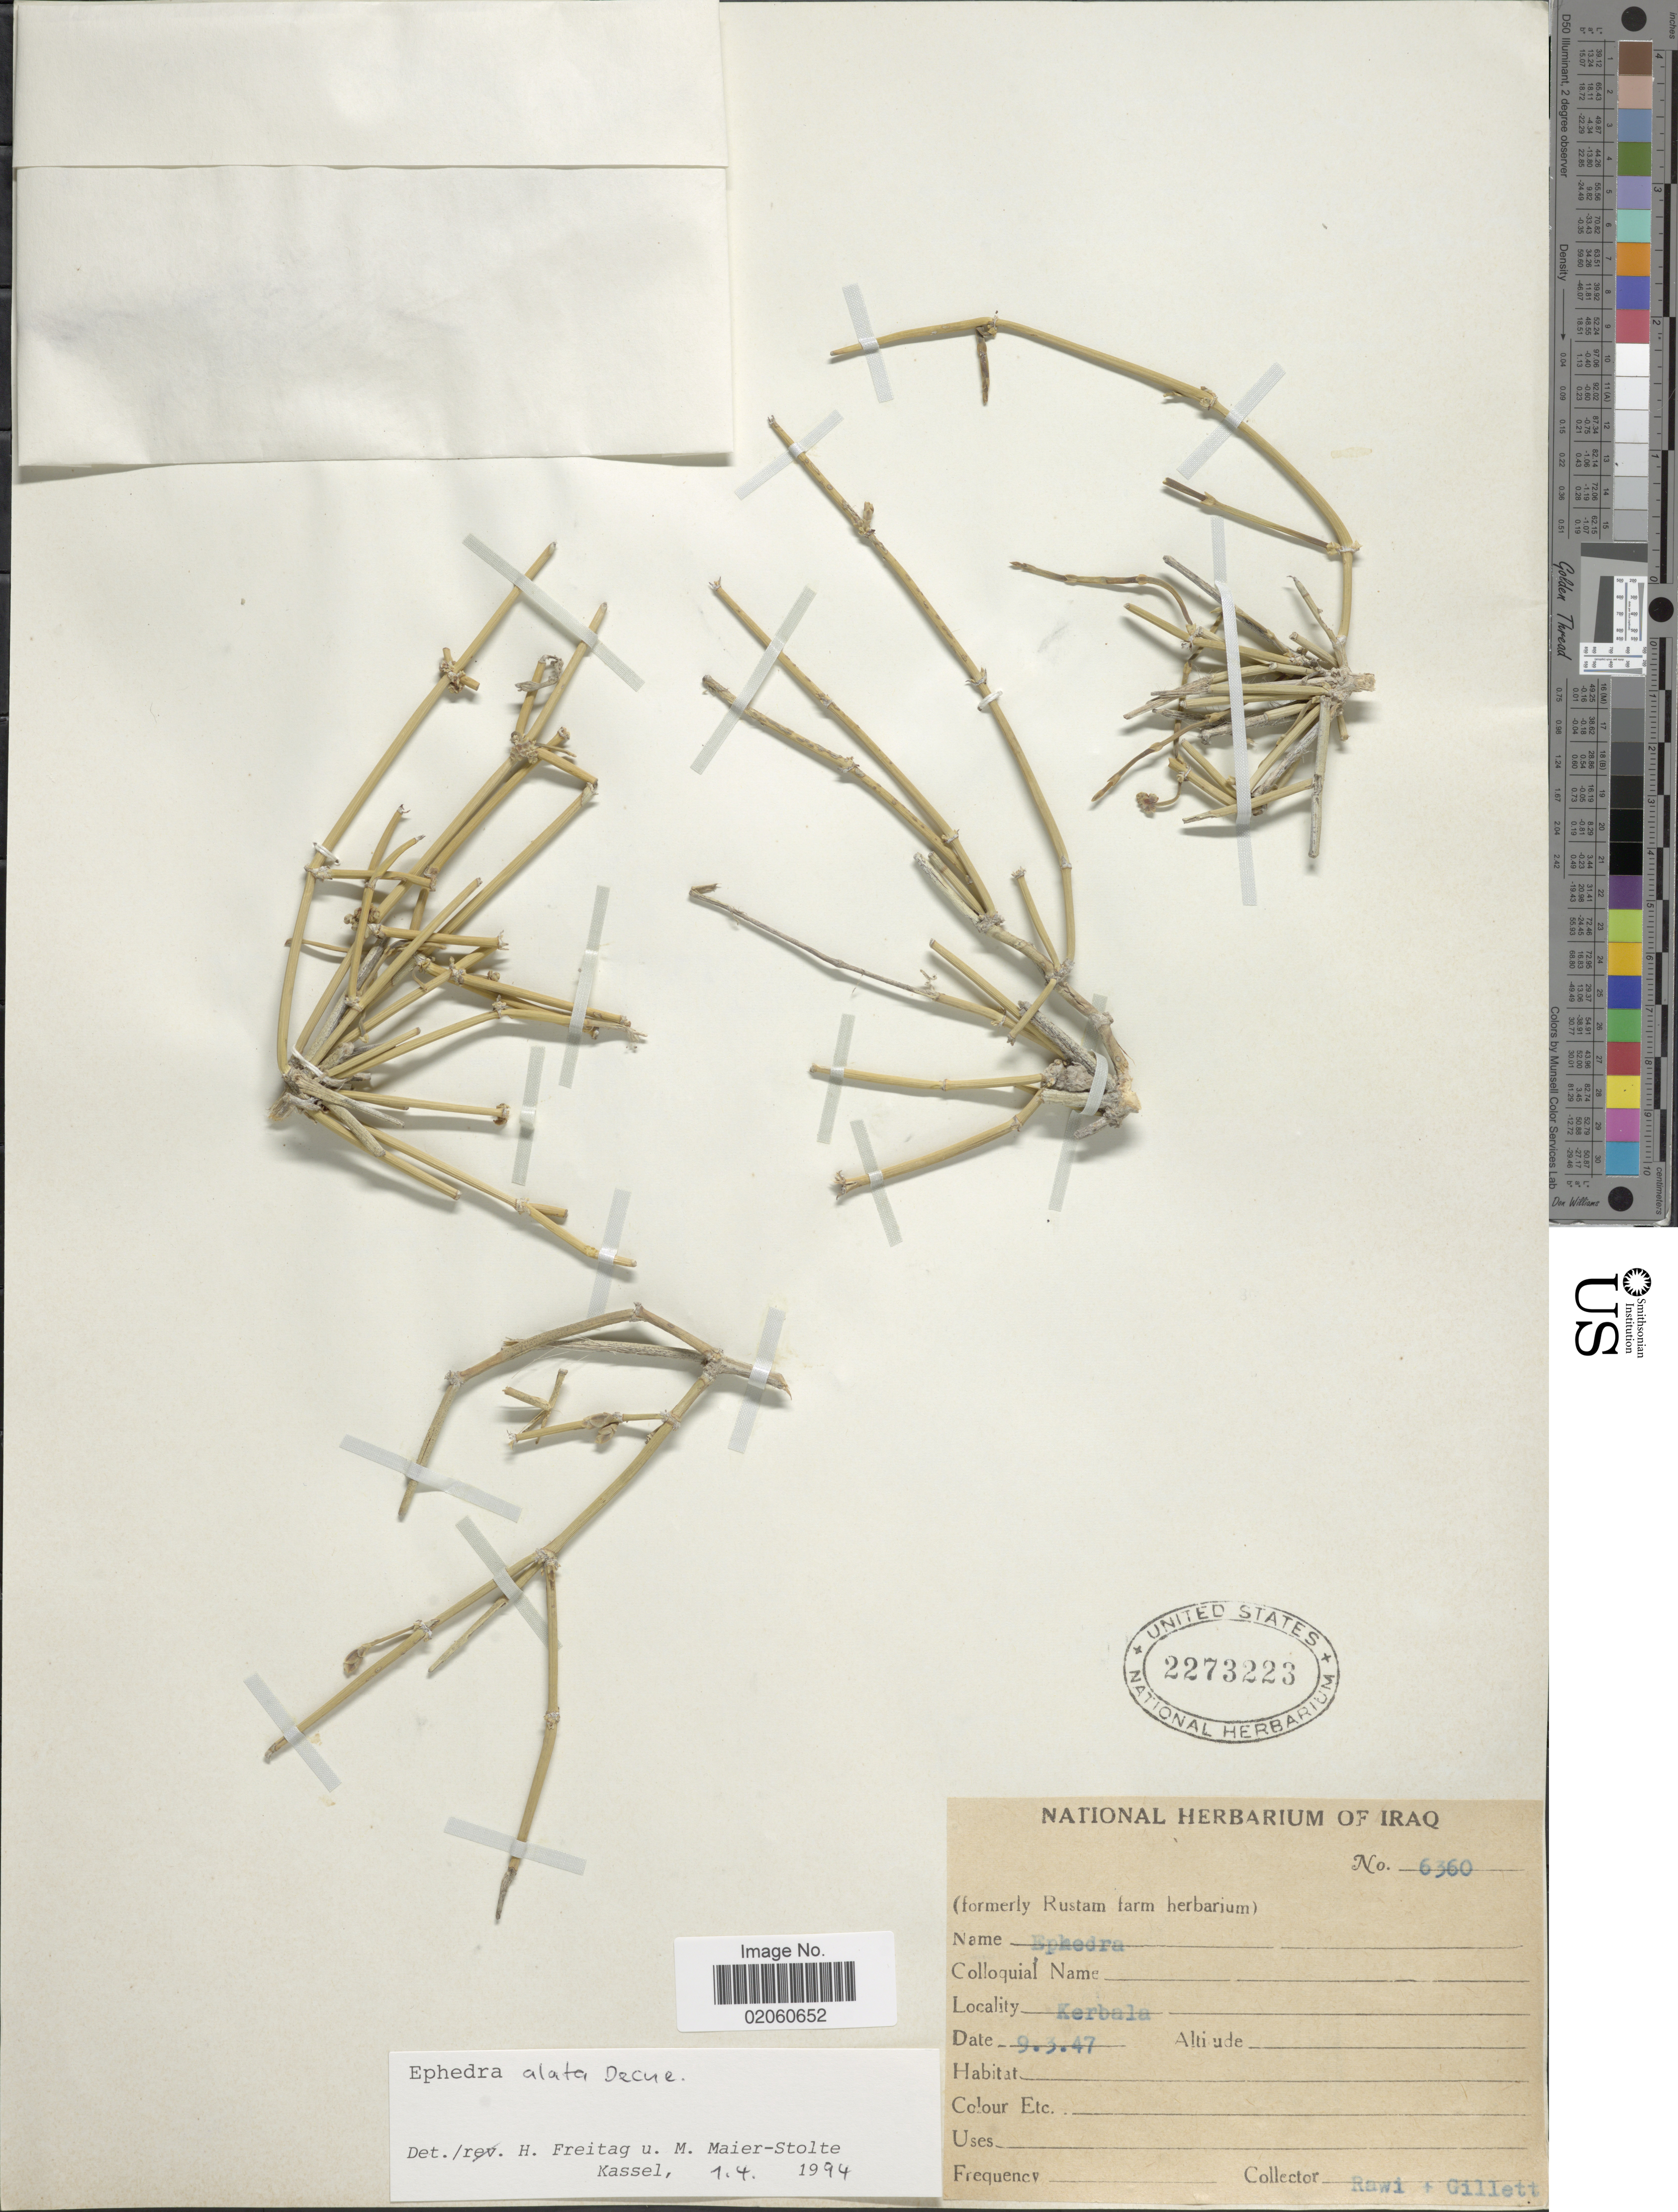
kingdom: Plantae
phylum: Tracheophyta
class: Gnetopsida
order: Ephedrales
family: Ephedraceae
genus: Ephedra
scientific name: Ephedra alata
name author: Decne.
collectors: -. Rawi & Gillett, --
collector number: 6360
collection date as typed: Transcribed d/m/y: 9/3/47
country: Iraq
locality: Kerbala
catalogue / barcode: US 2273223